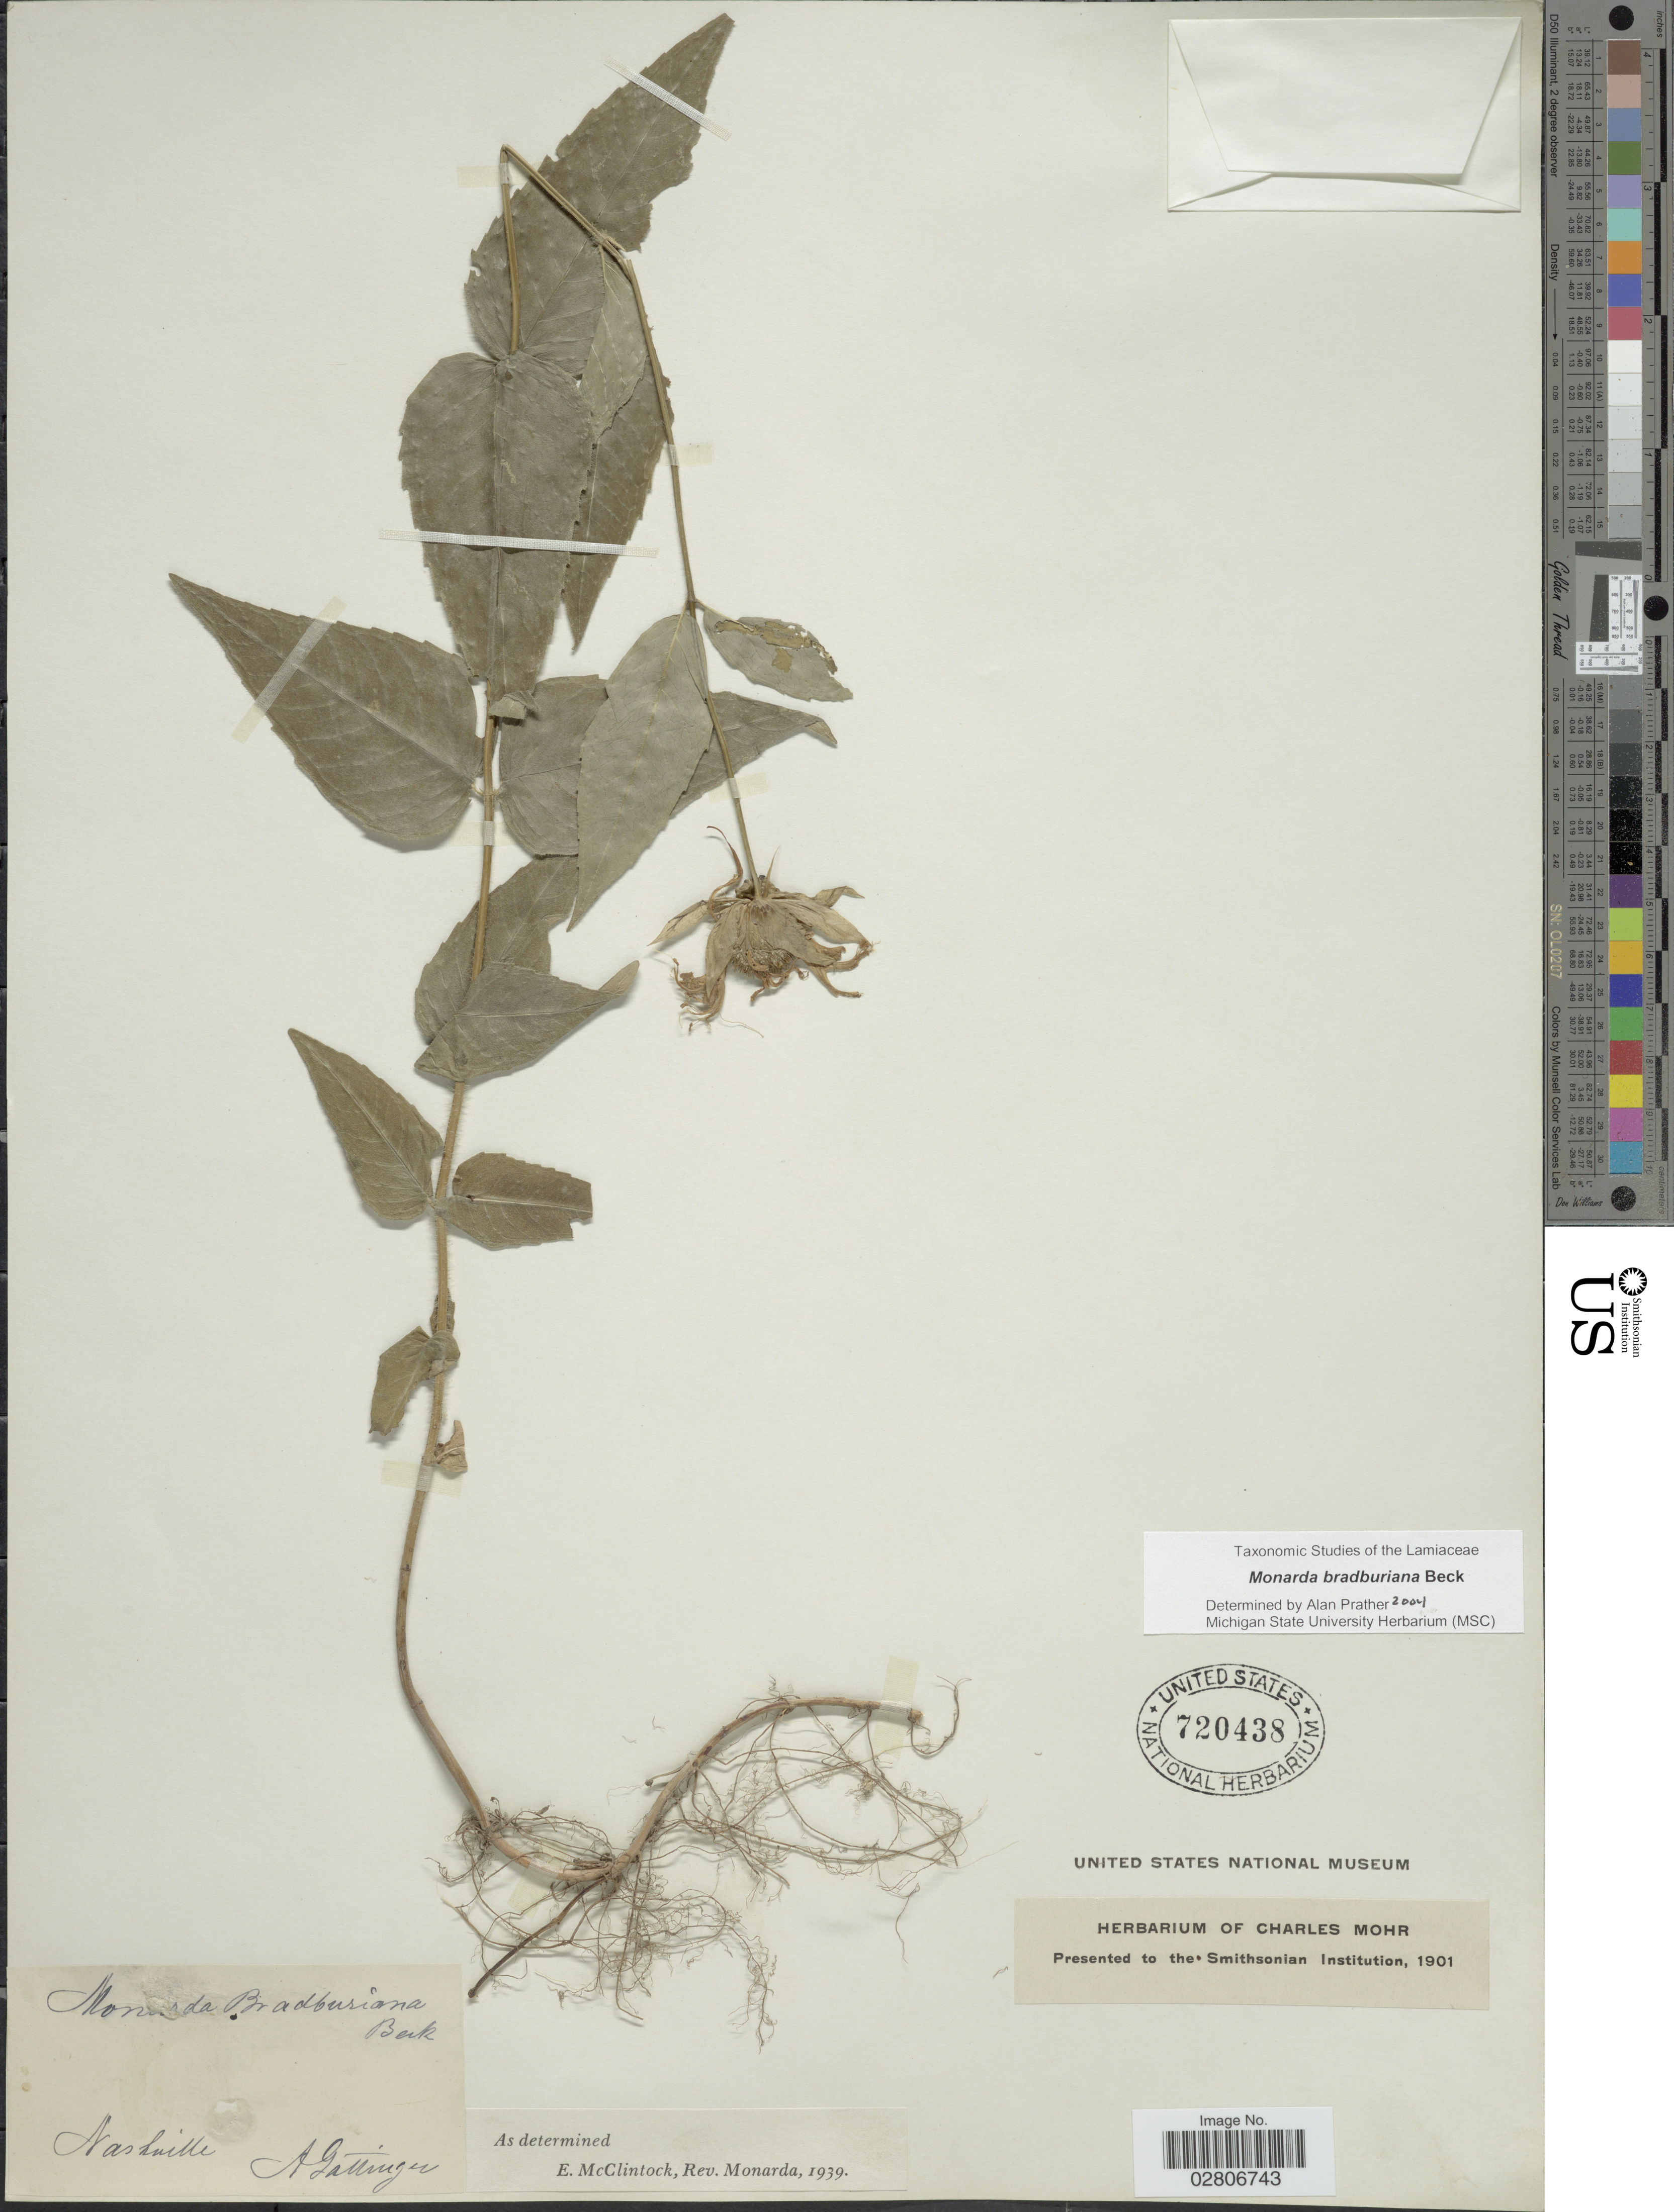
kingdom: Plantae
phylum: Tracheophyta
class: Magnoliopsida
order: Lamiales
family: Lamiaceae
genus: Monarda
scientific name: Monarda bradburiana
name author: L.C. Beck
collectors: A. Gattinger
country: United States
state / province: Tennessee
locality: Nashville.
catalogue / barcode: US 720438